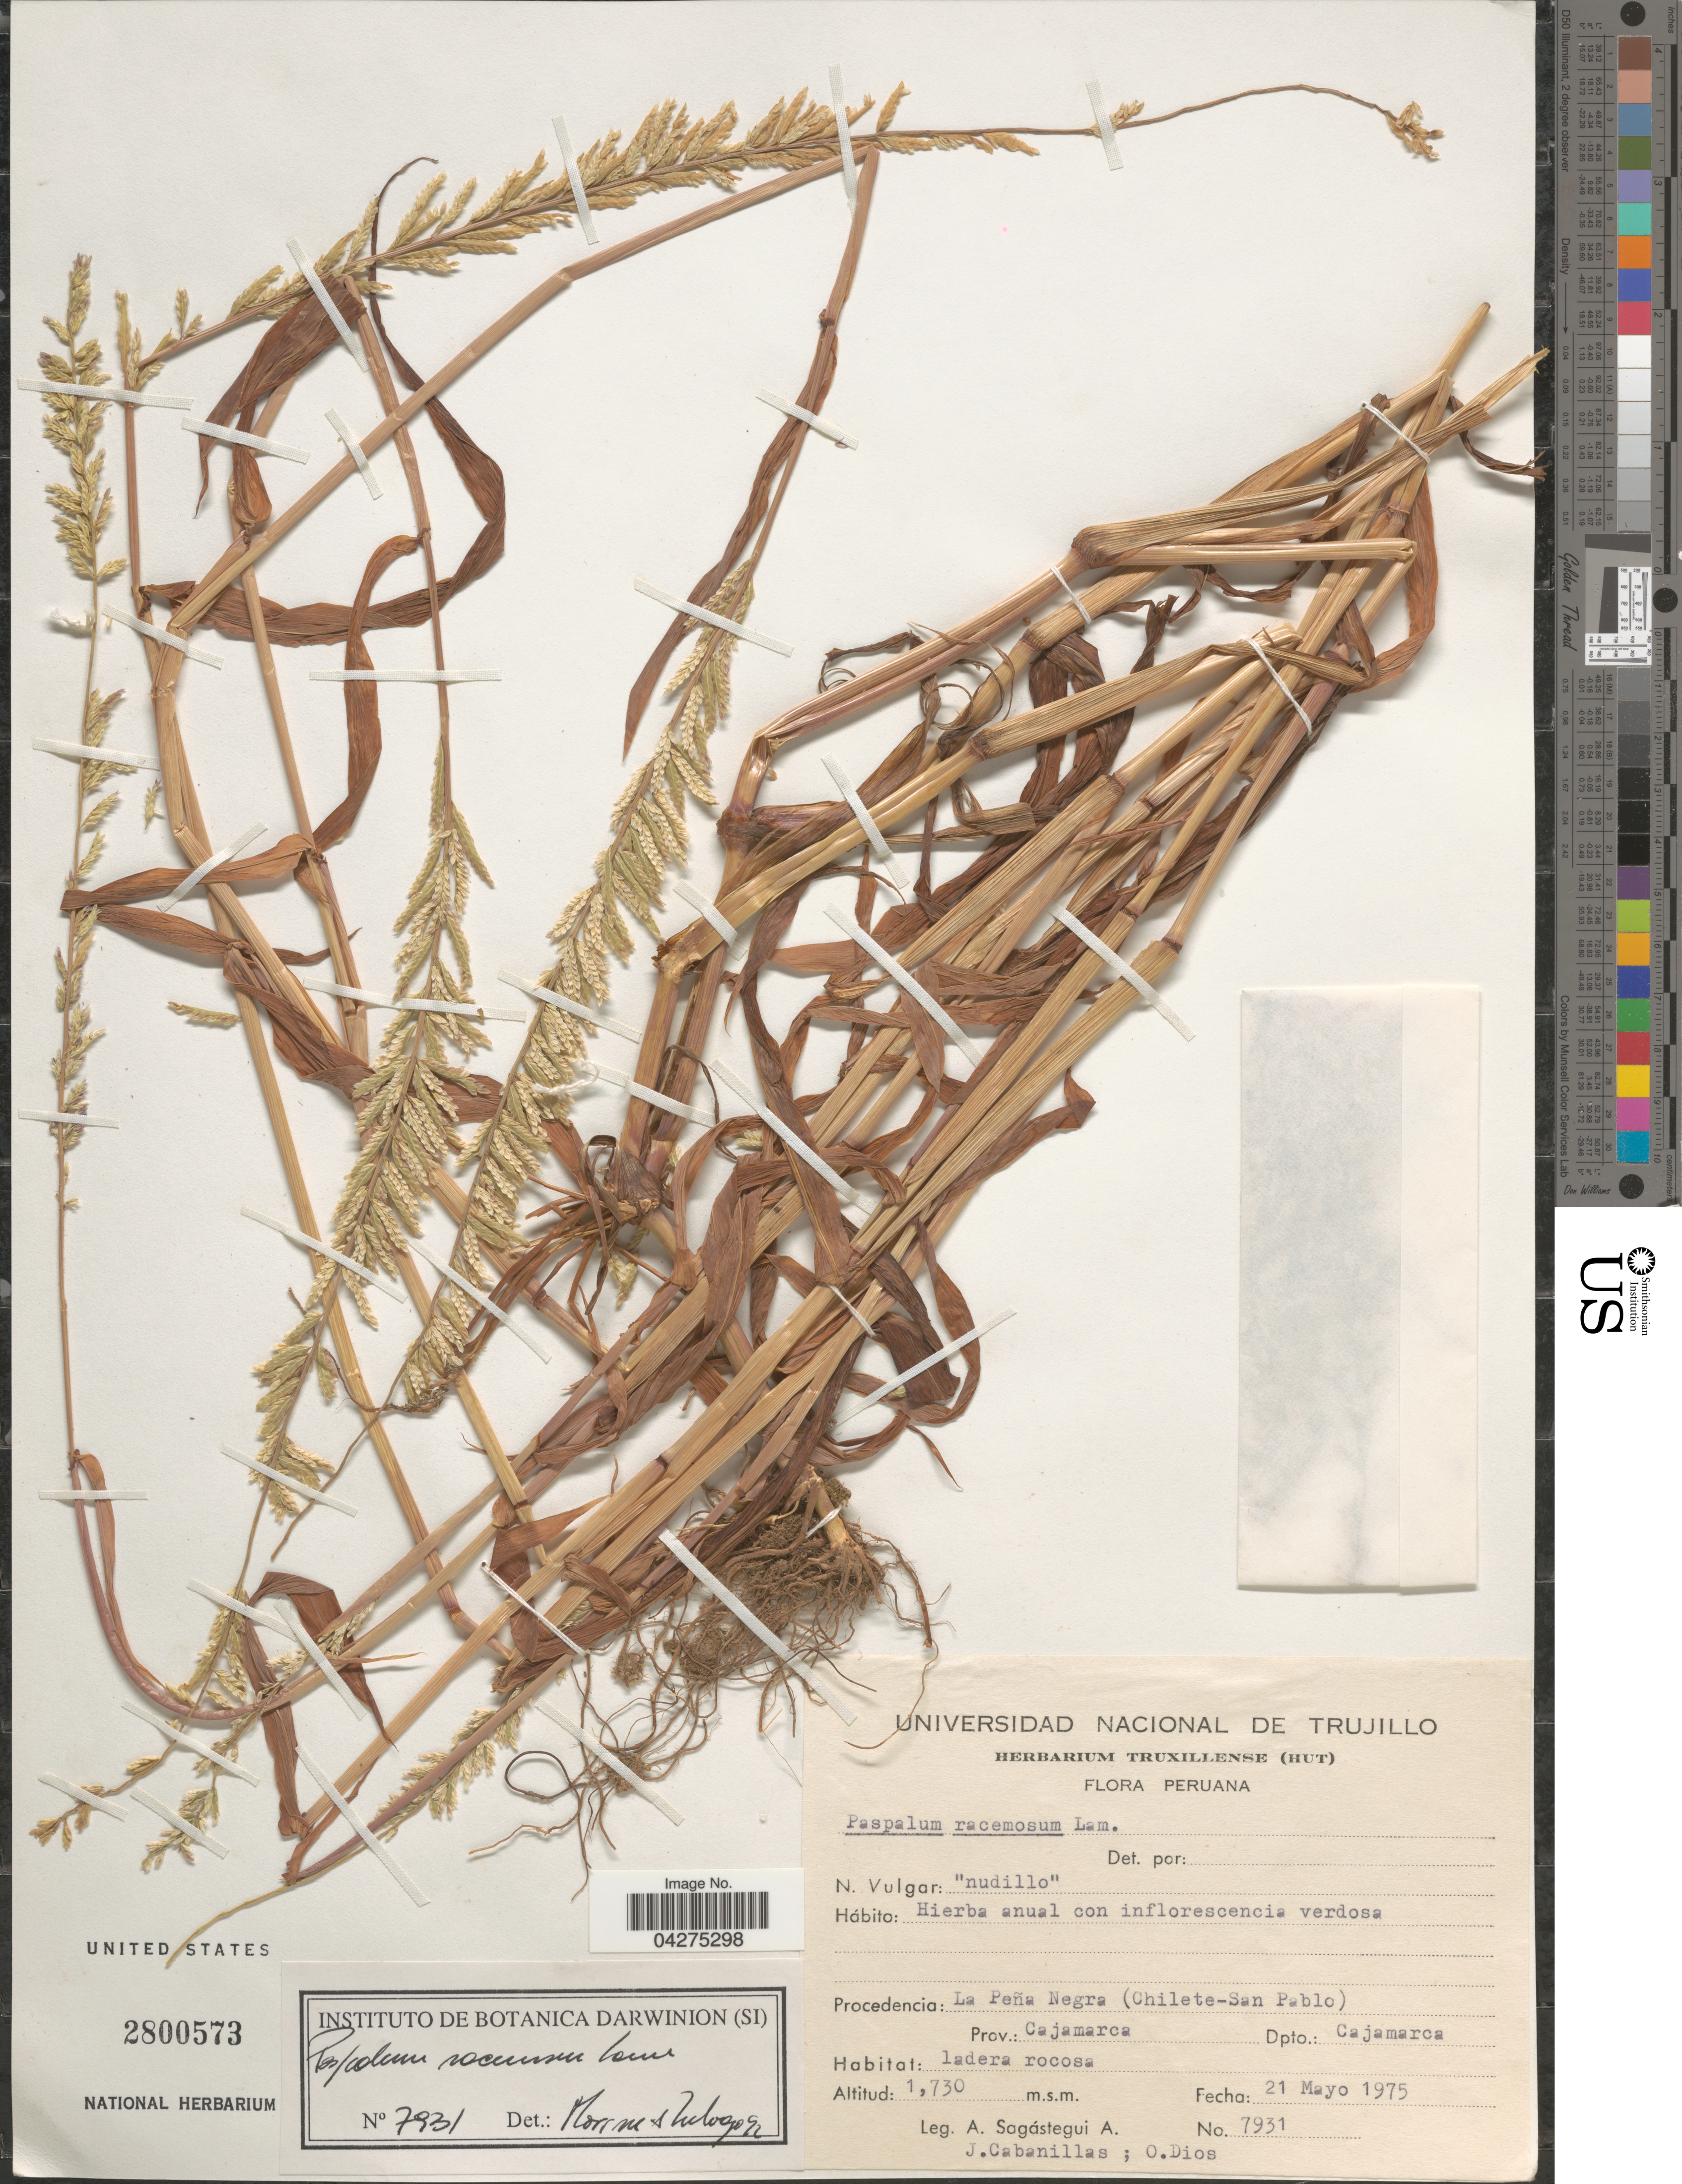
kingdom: Plantae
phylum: Tracheophyta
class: Liliopsida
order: Poales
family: Poaceae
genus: Paspalum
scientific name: Paspalum racemosum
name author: Lam.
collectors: A. Sagástegui A., J. Cabanillas & O. Dios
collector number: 7931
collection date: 1975-05-21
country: Peru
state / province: Cajamarca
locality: La Peña Negra (Chilete- San Pablo). Dept. Cajamarca.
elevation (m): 1730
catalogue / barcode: US 2800573